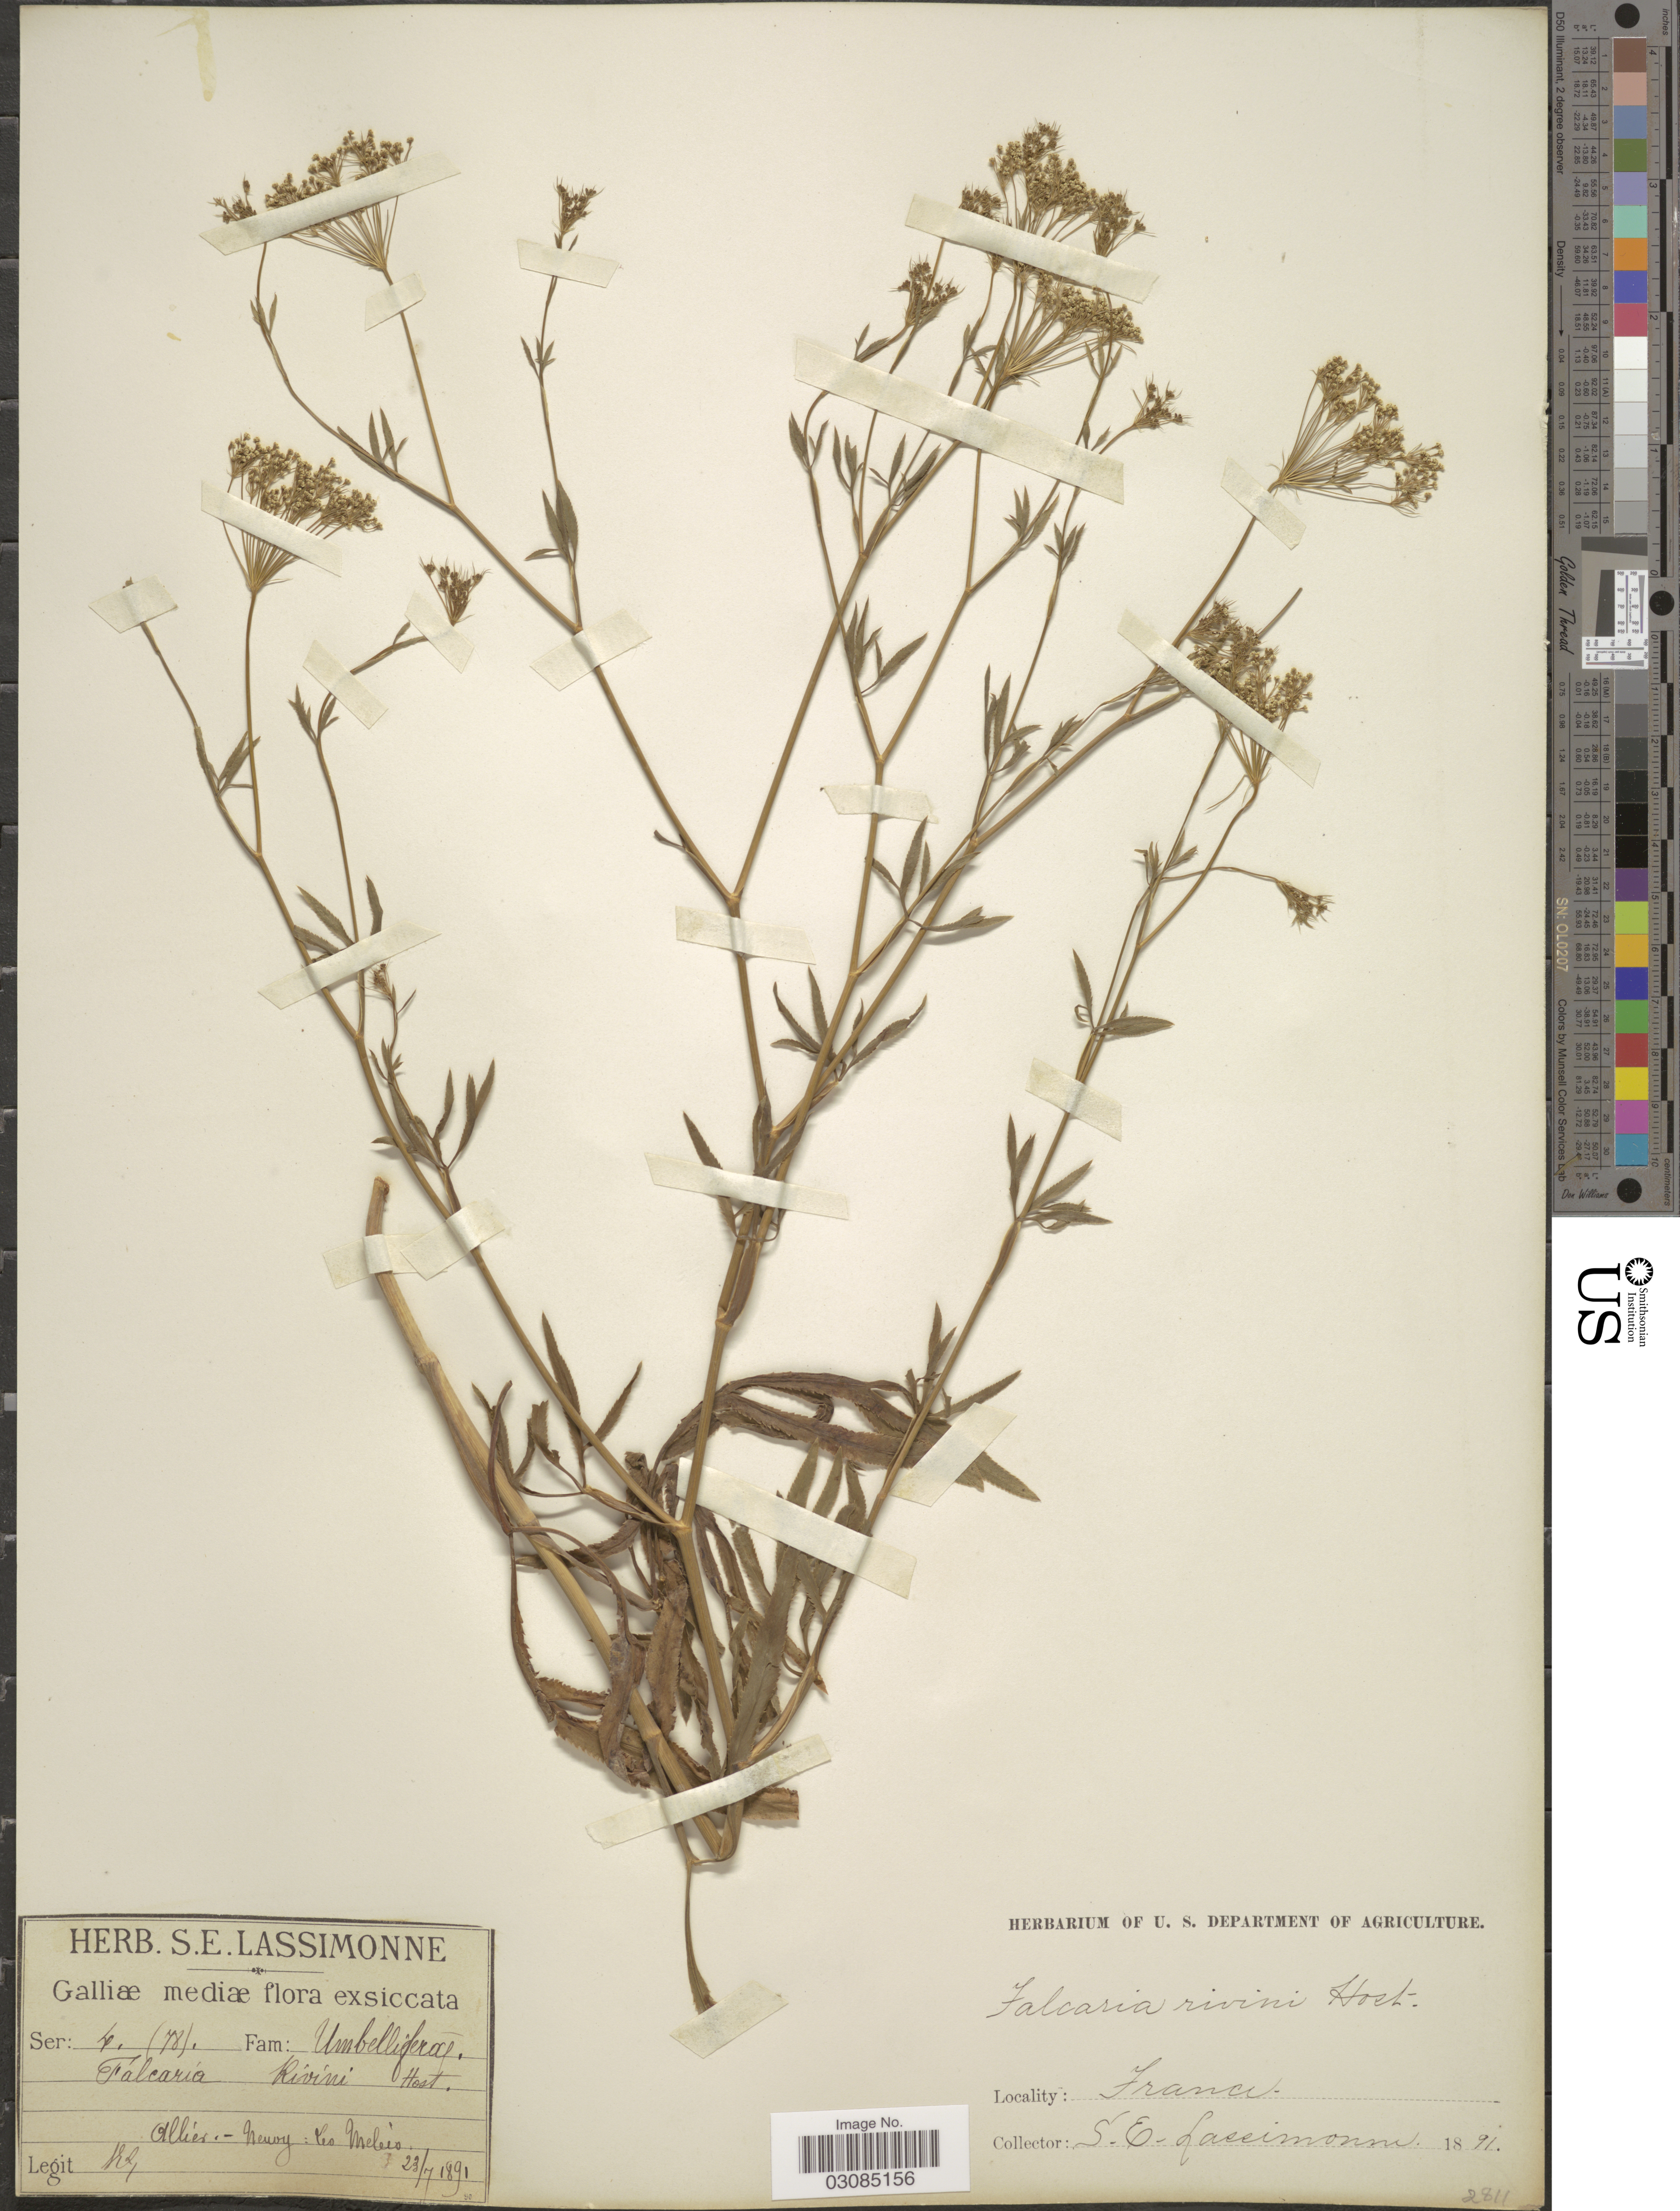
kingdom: Plantae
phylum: Tracheophyta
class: Magnoliopsida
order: Apiales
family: Apiaceae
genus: Falcaria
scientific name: Falcaria rivini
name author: Host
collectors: S. Lassimonne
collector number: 4 (78)?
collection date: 1891-07-23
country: France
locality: Galliæ mediæ. Allier - Neuvy: Les Meleis.